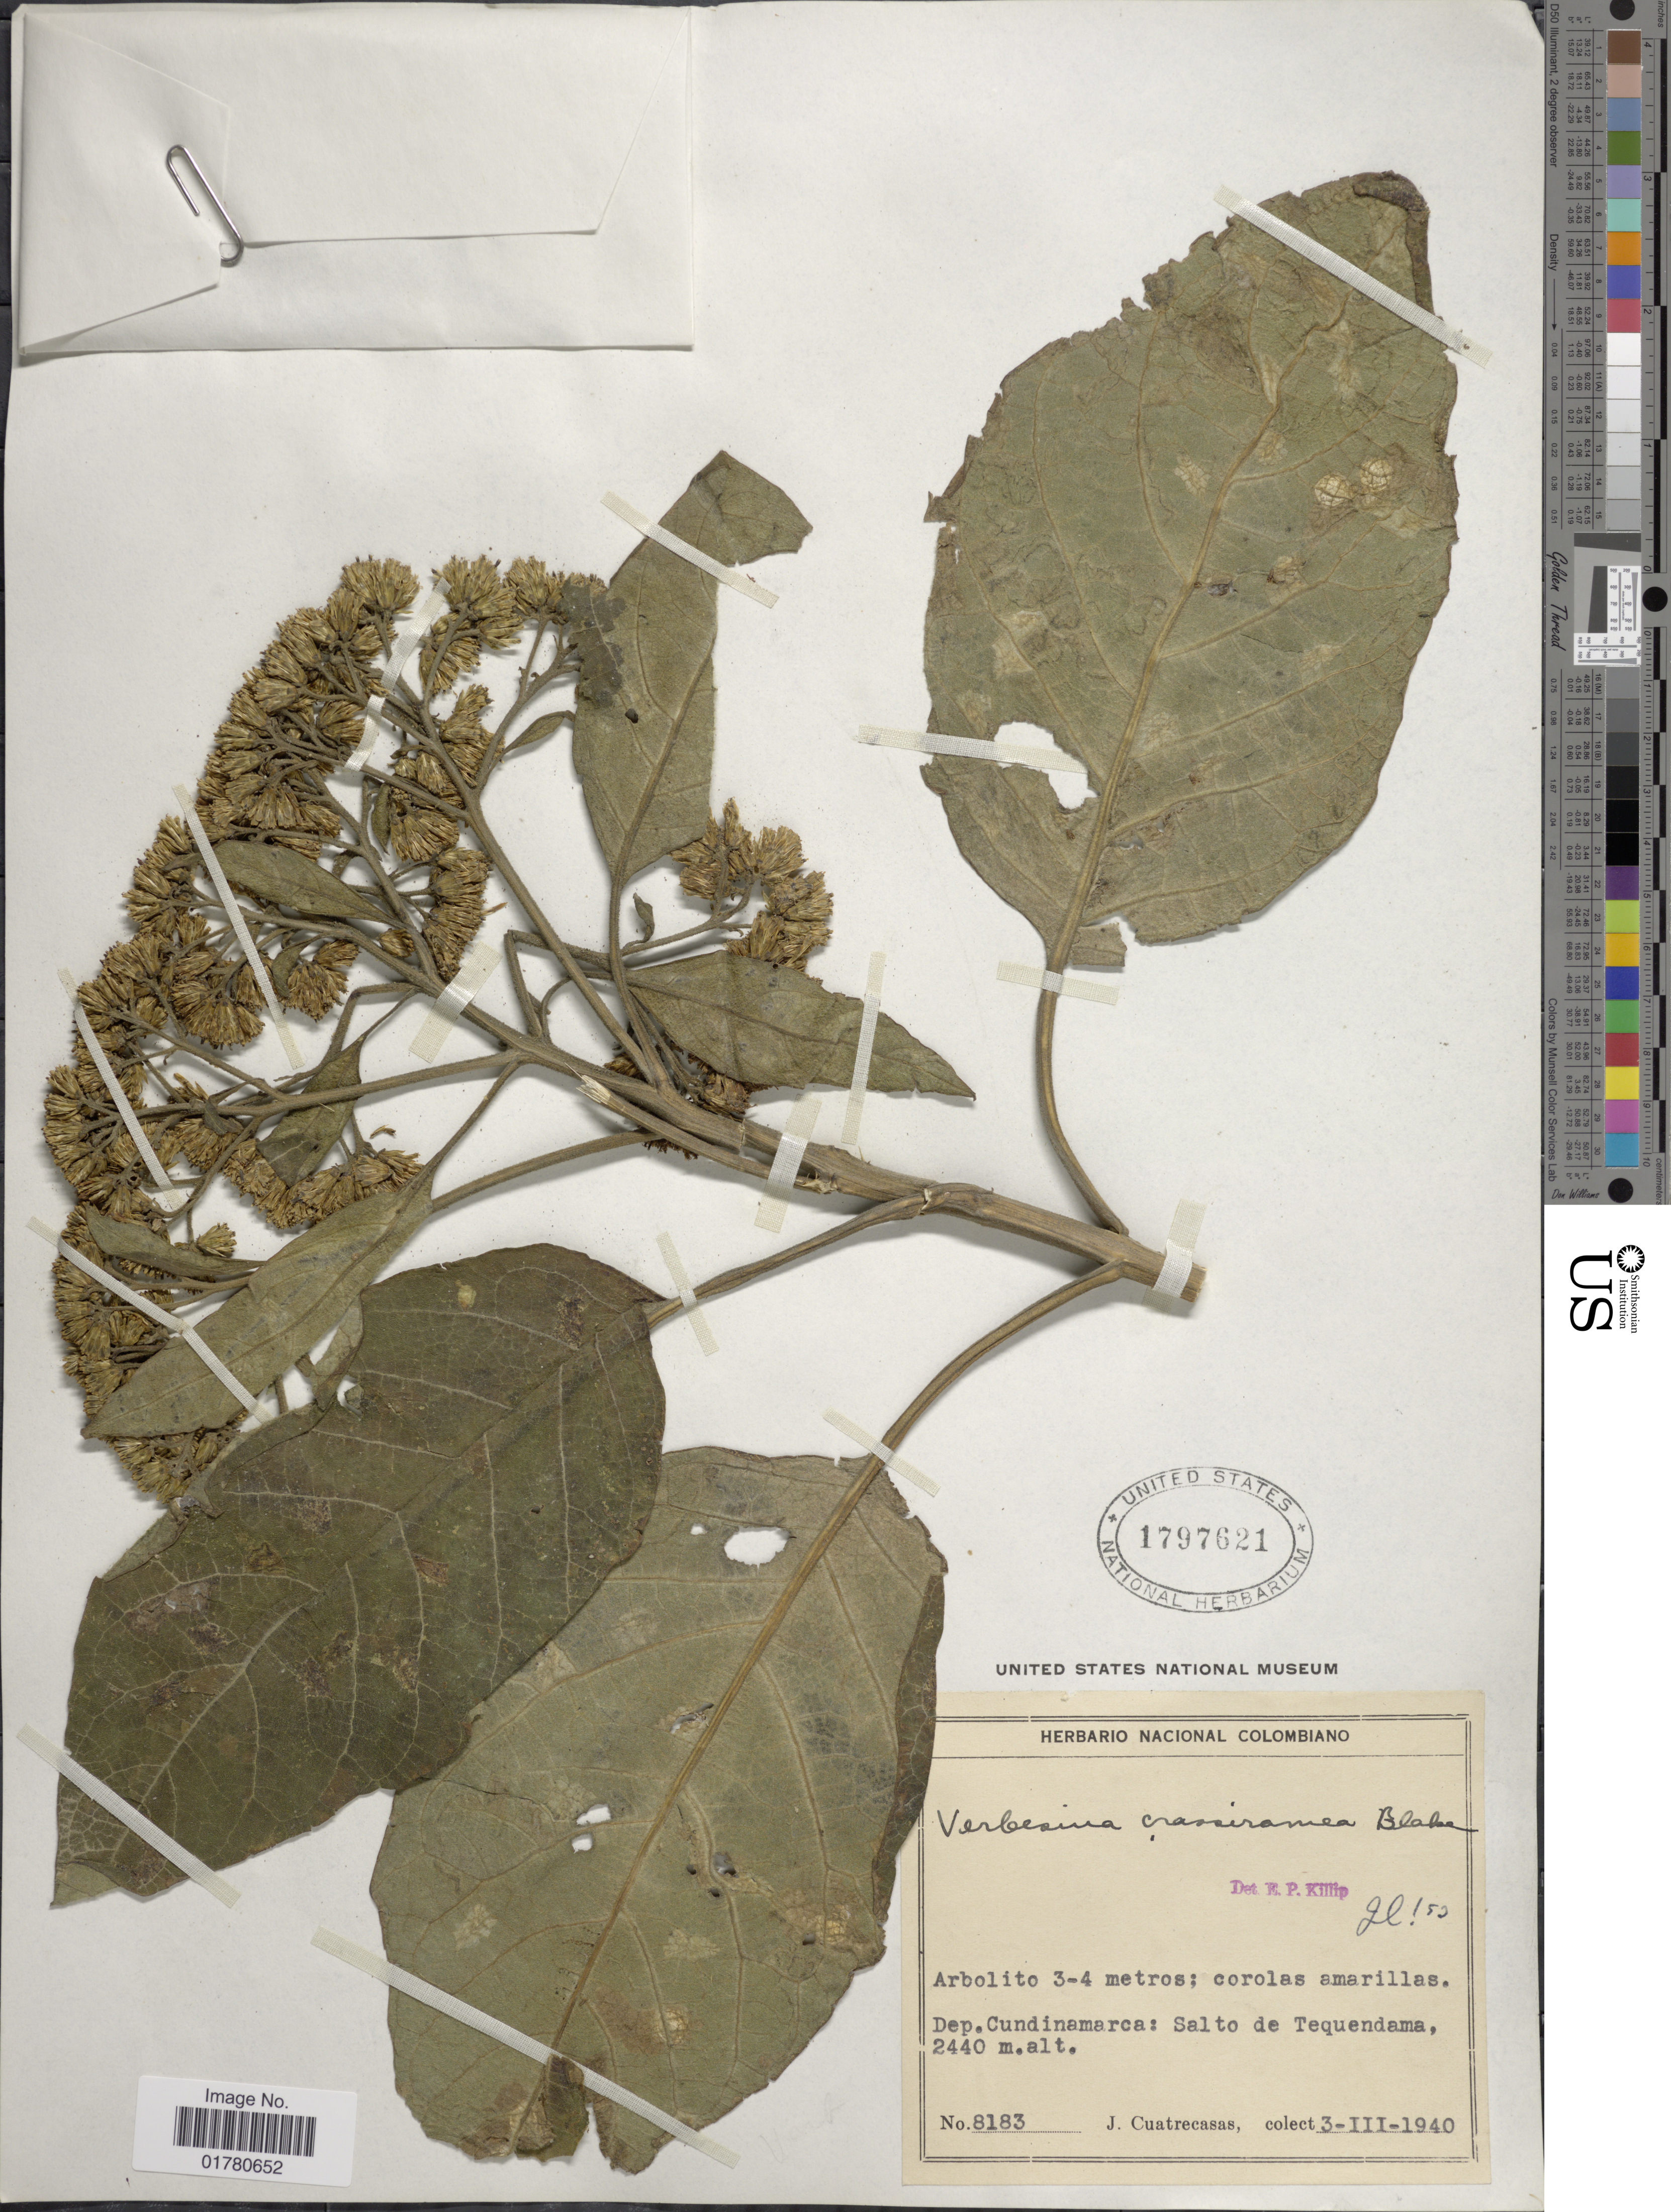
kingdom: Plantae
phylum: Tracheophyta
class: Magnoliopsida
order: Asterales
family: Asteraceae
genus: Verbesina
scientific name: Verbesina crassiramea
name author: S.F. Blake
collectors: J. Cuatrecasas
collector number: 8183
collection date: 1940-03-03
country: Colombia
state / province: Cundinamarca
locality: Dep. Cundinamarca: Salto de Tequendama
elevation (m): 2440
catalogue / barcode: US 1797621